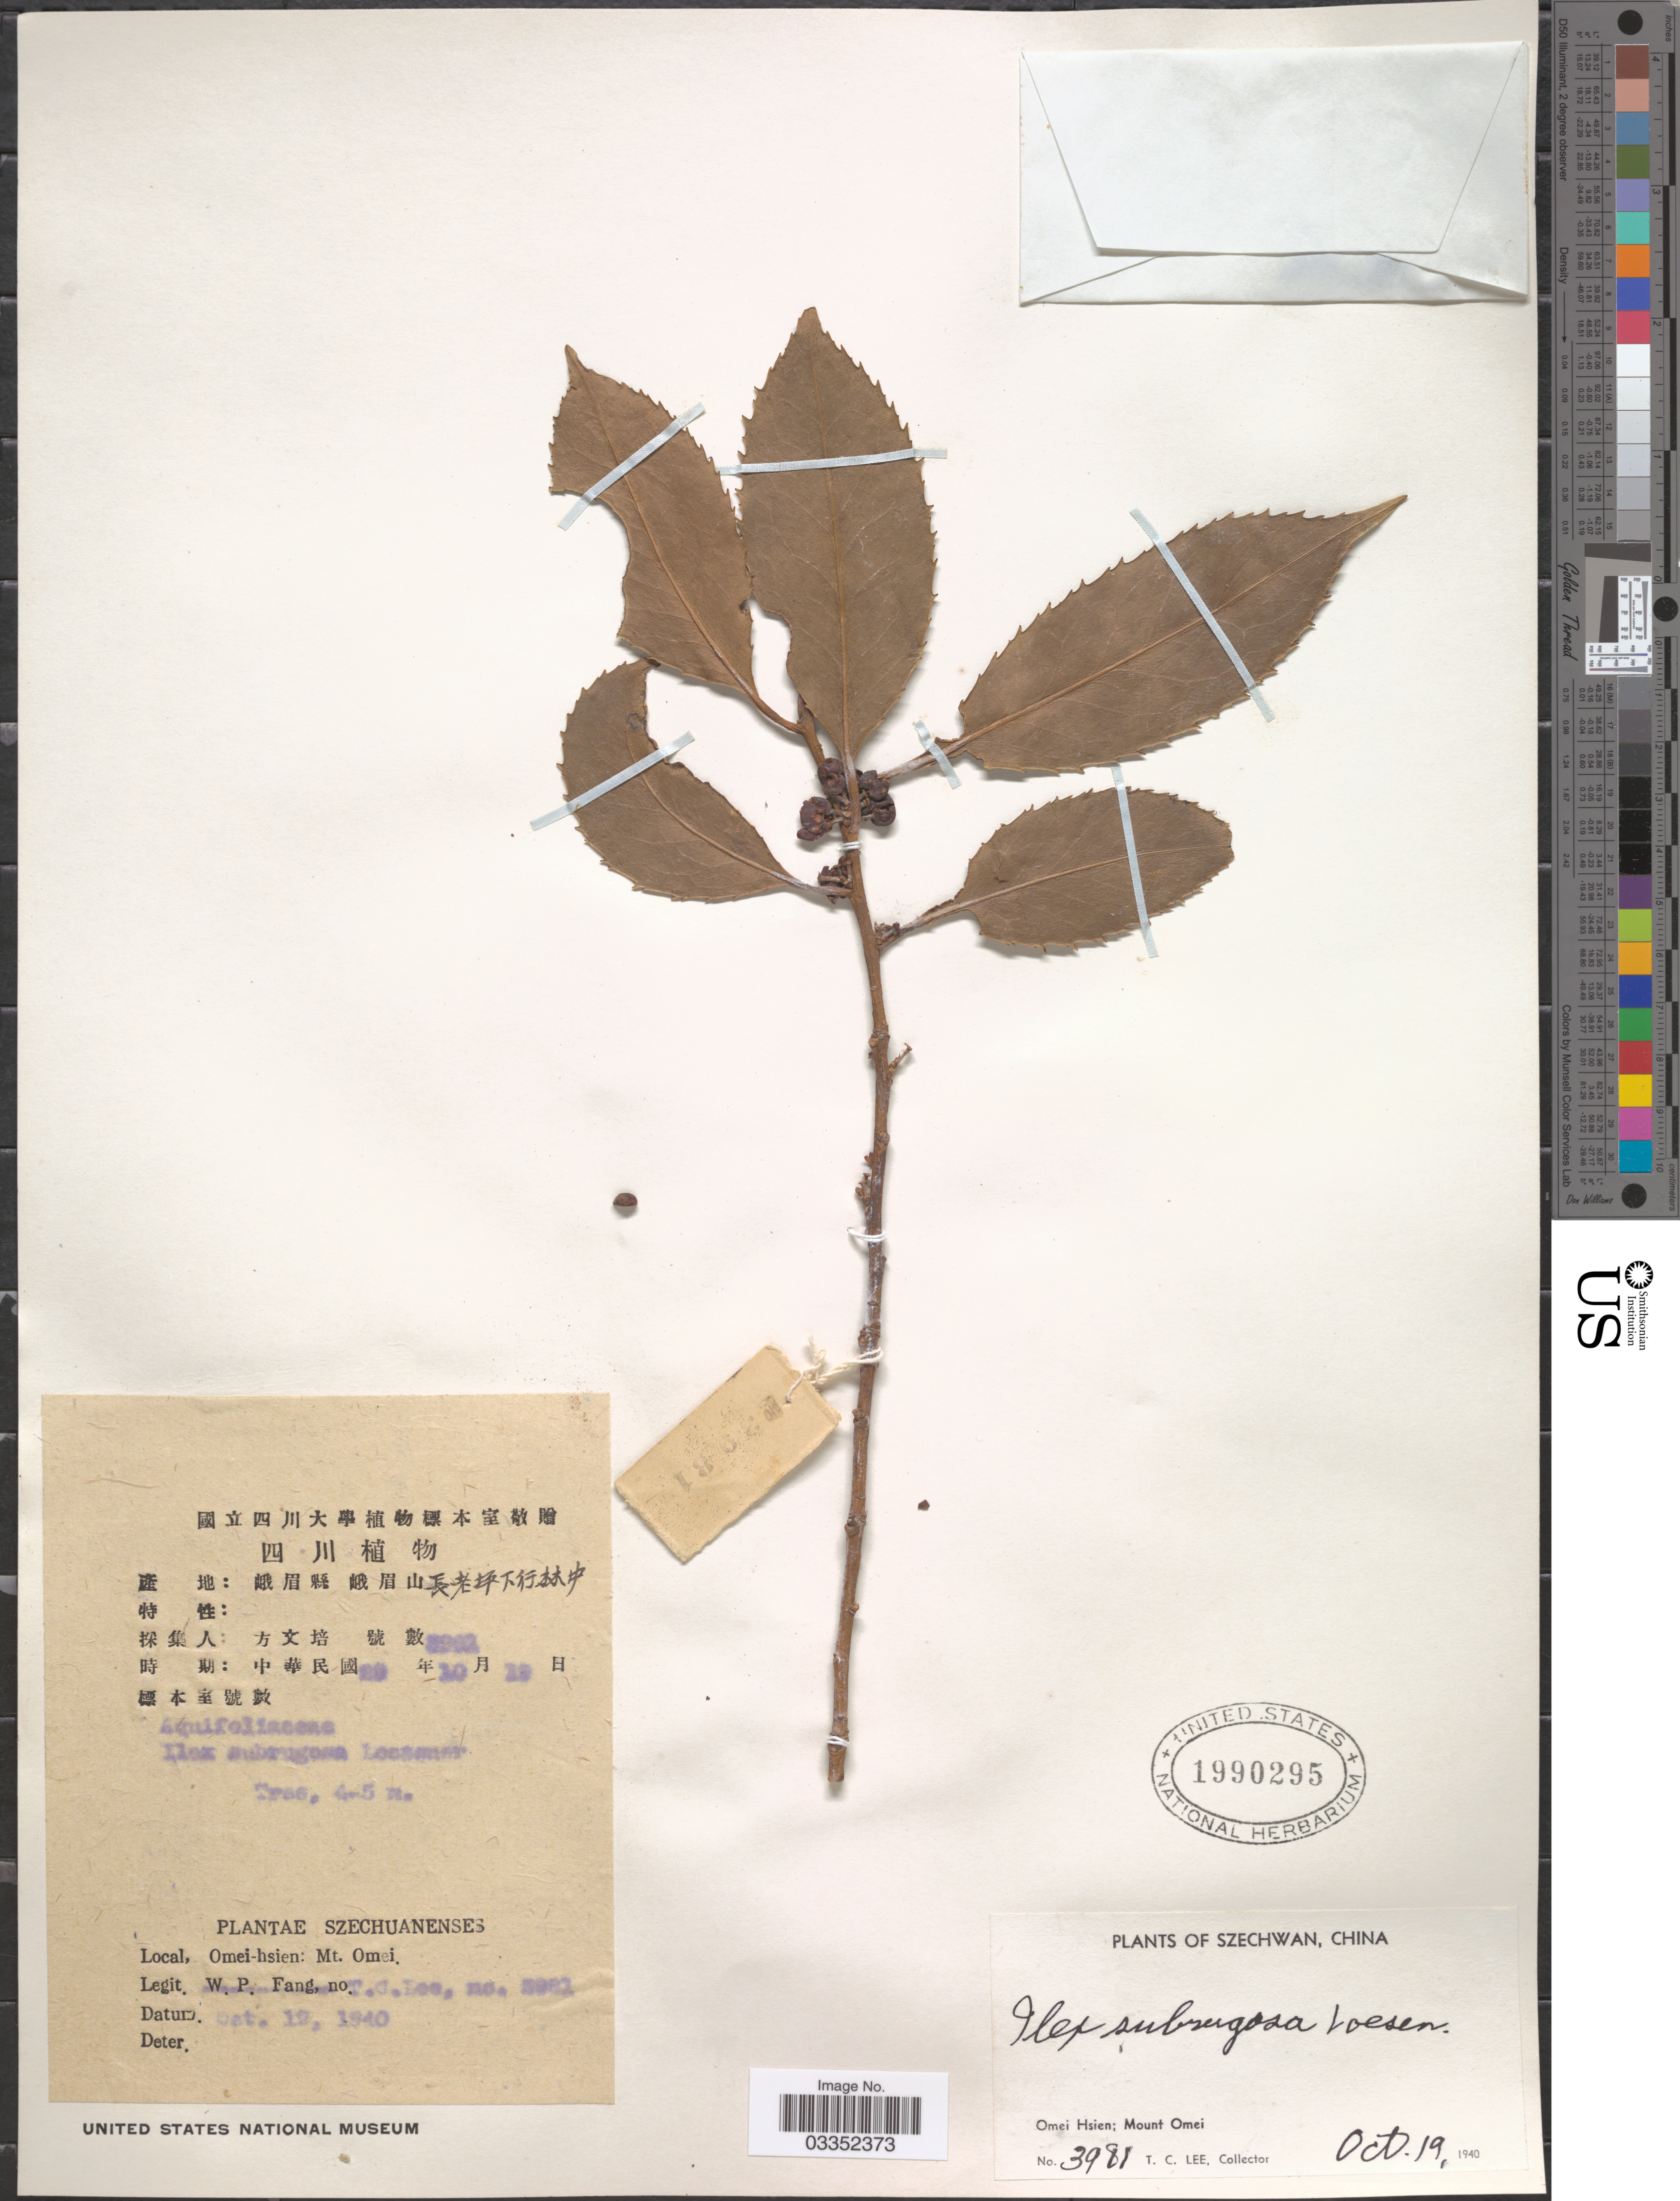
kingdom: Plantae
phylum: Tracheophyta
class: Magnoliopsida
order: Aquifoliales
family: Aquifoliaceae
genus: Ilex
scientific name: Ilex subrugosa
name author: Loes. in Sarg.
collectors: T. Lee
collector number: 3981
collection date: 1940-10-19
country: China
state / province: Sichuan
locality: Szechwan, Omei Hsien; Mount Omei.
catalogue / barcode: US 1990295